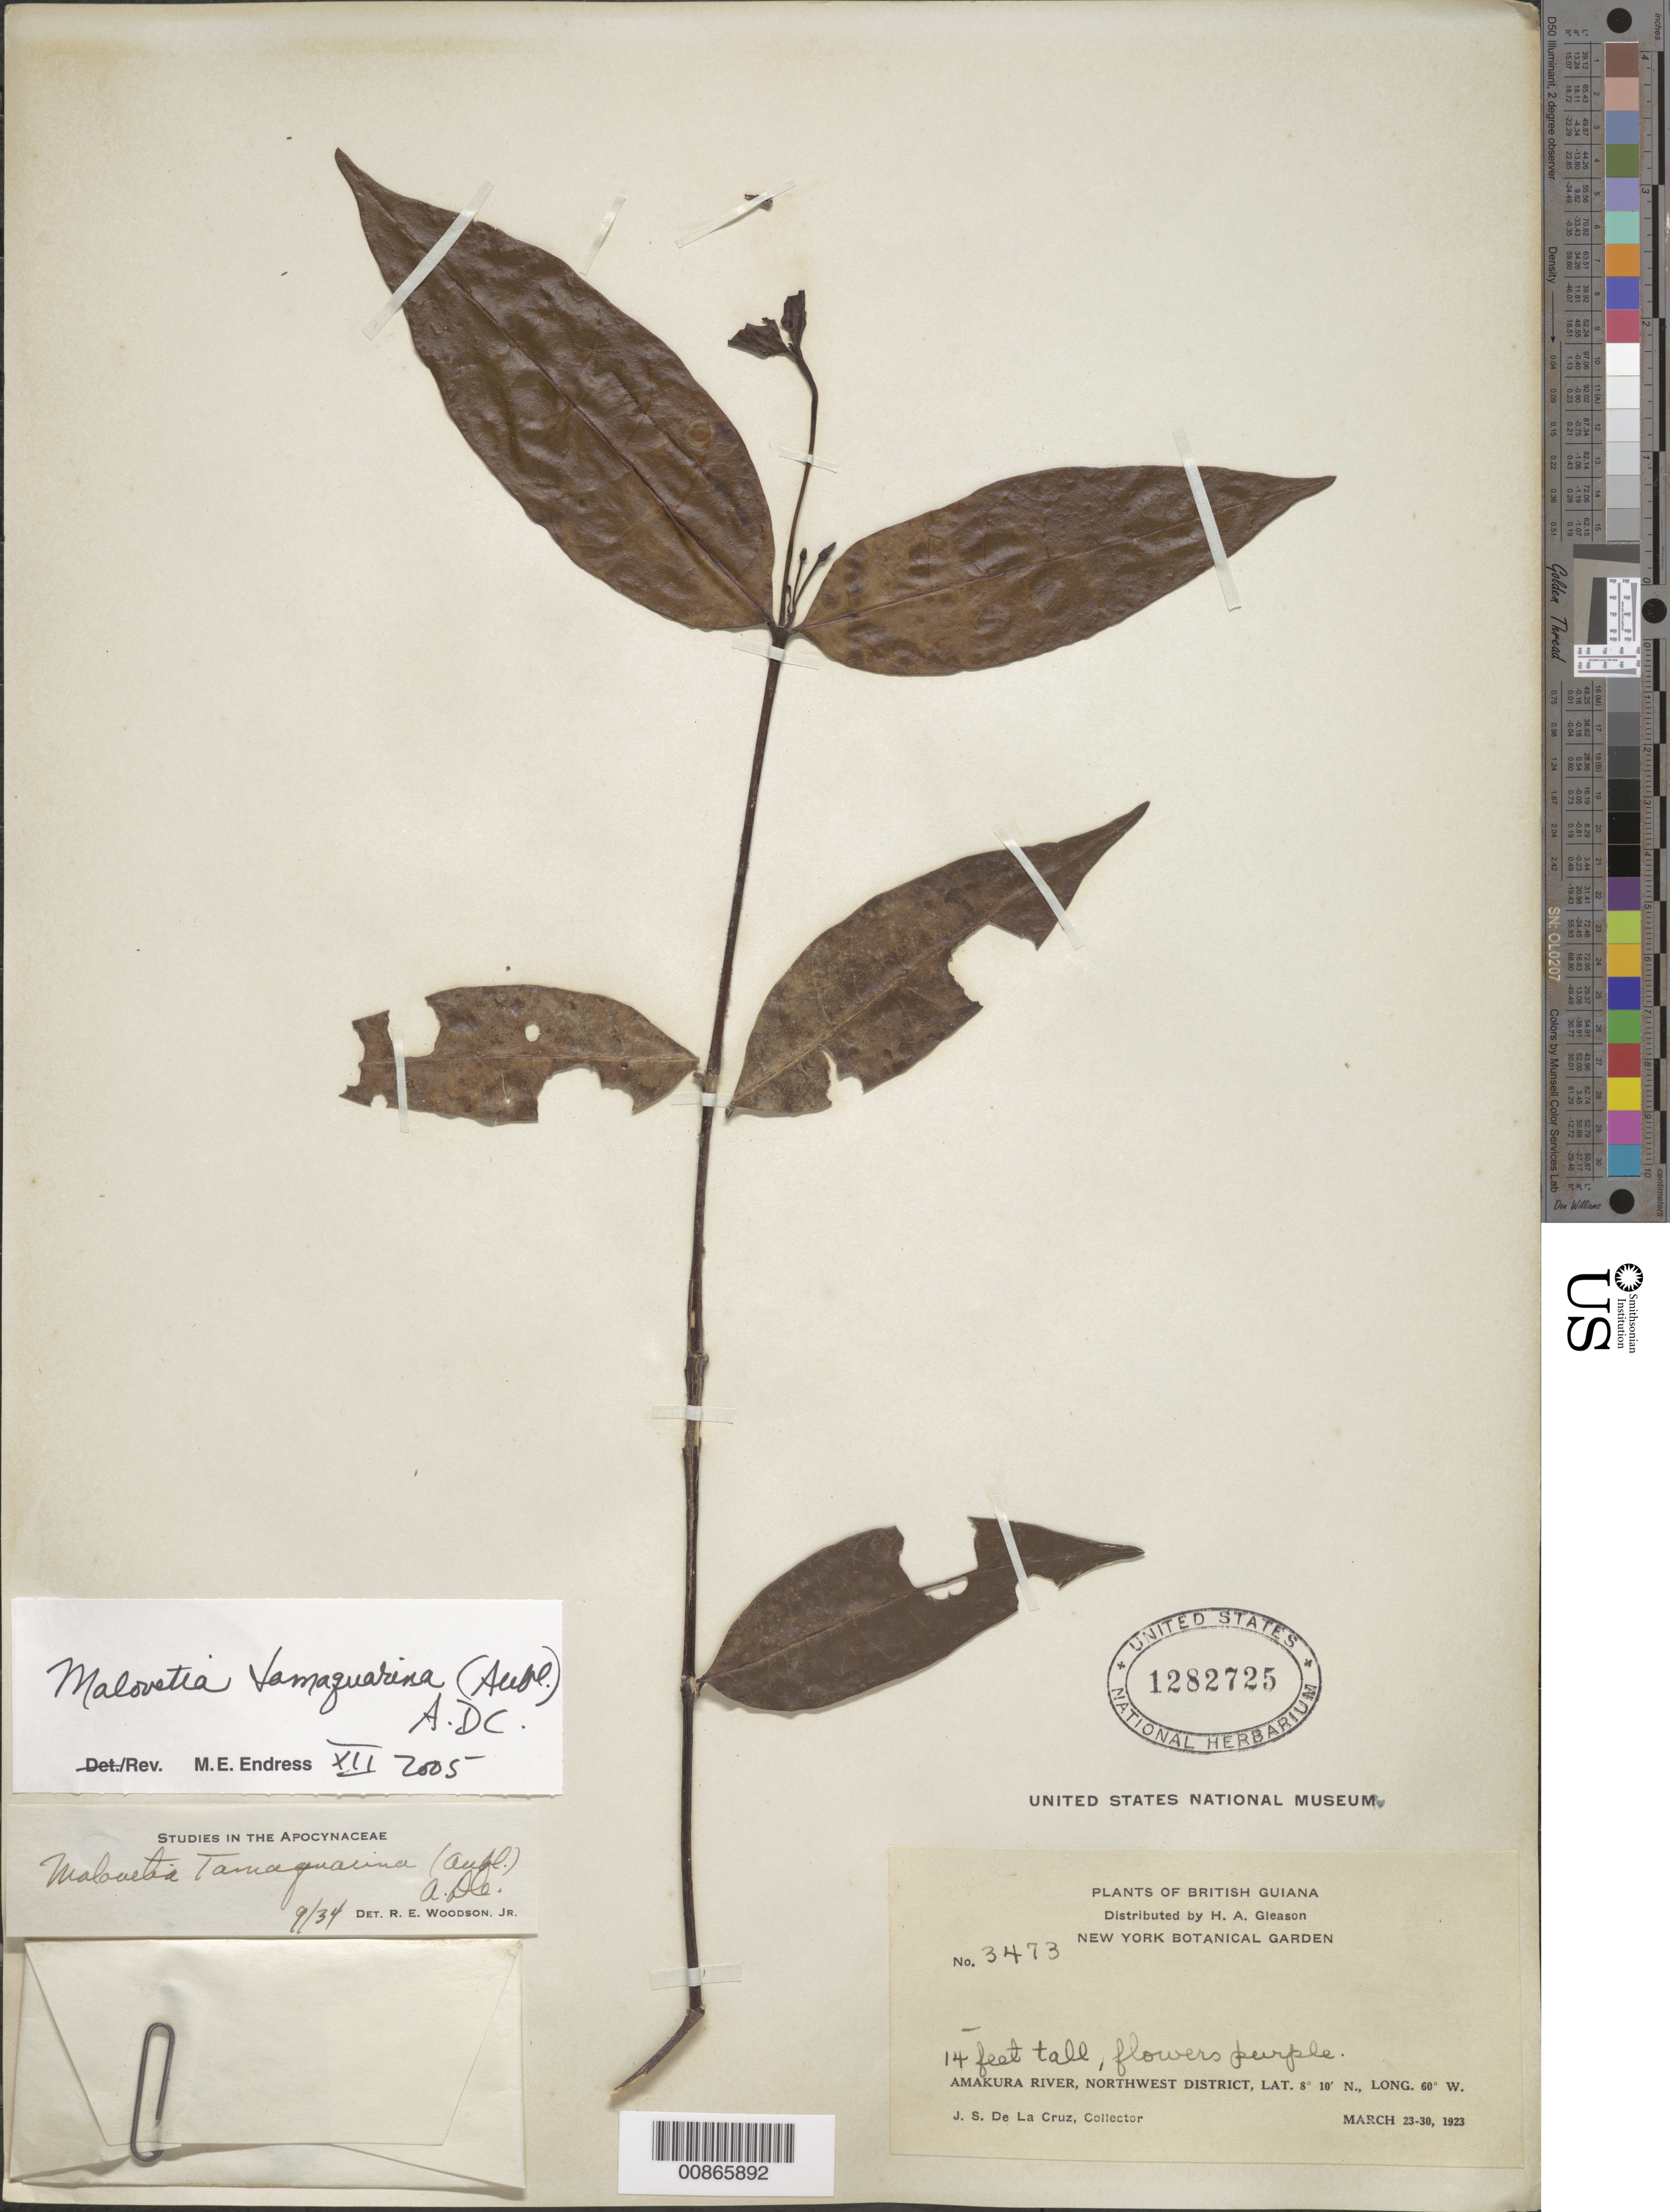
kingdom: Plantae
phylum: Tracheophyta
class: Magnoliopsida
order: Gentianales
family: Apocynaceae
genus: Malouetia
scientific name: Malouetia tamaquarina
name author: (Aubl.) A. DC.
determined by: Endress, Mary E.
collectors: J. S. de la Cruz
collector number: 3473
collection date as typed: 23-Mar-23 to 30-Mar-23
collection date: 1923-03-23/1923-03-30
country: Guyana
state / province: Barima-Waini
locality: Amakura R., NW District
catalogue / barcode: US 1282725